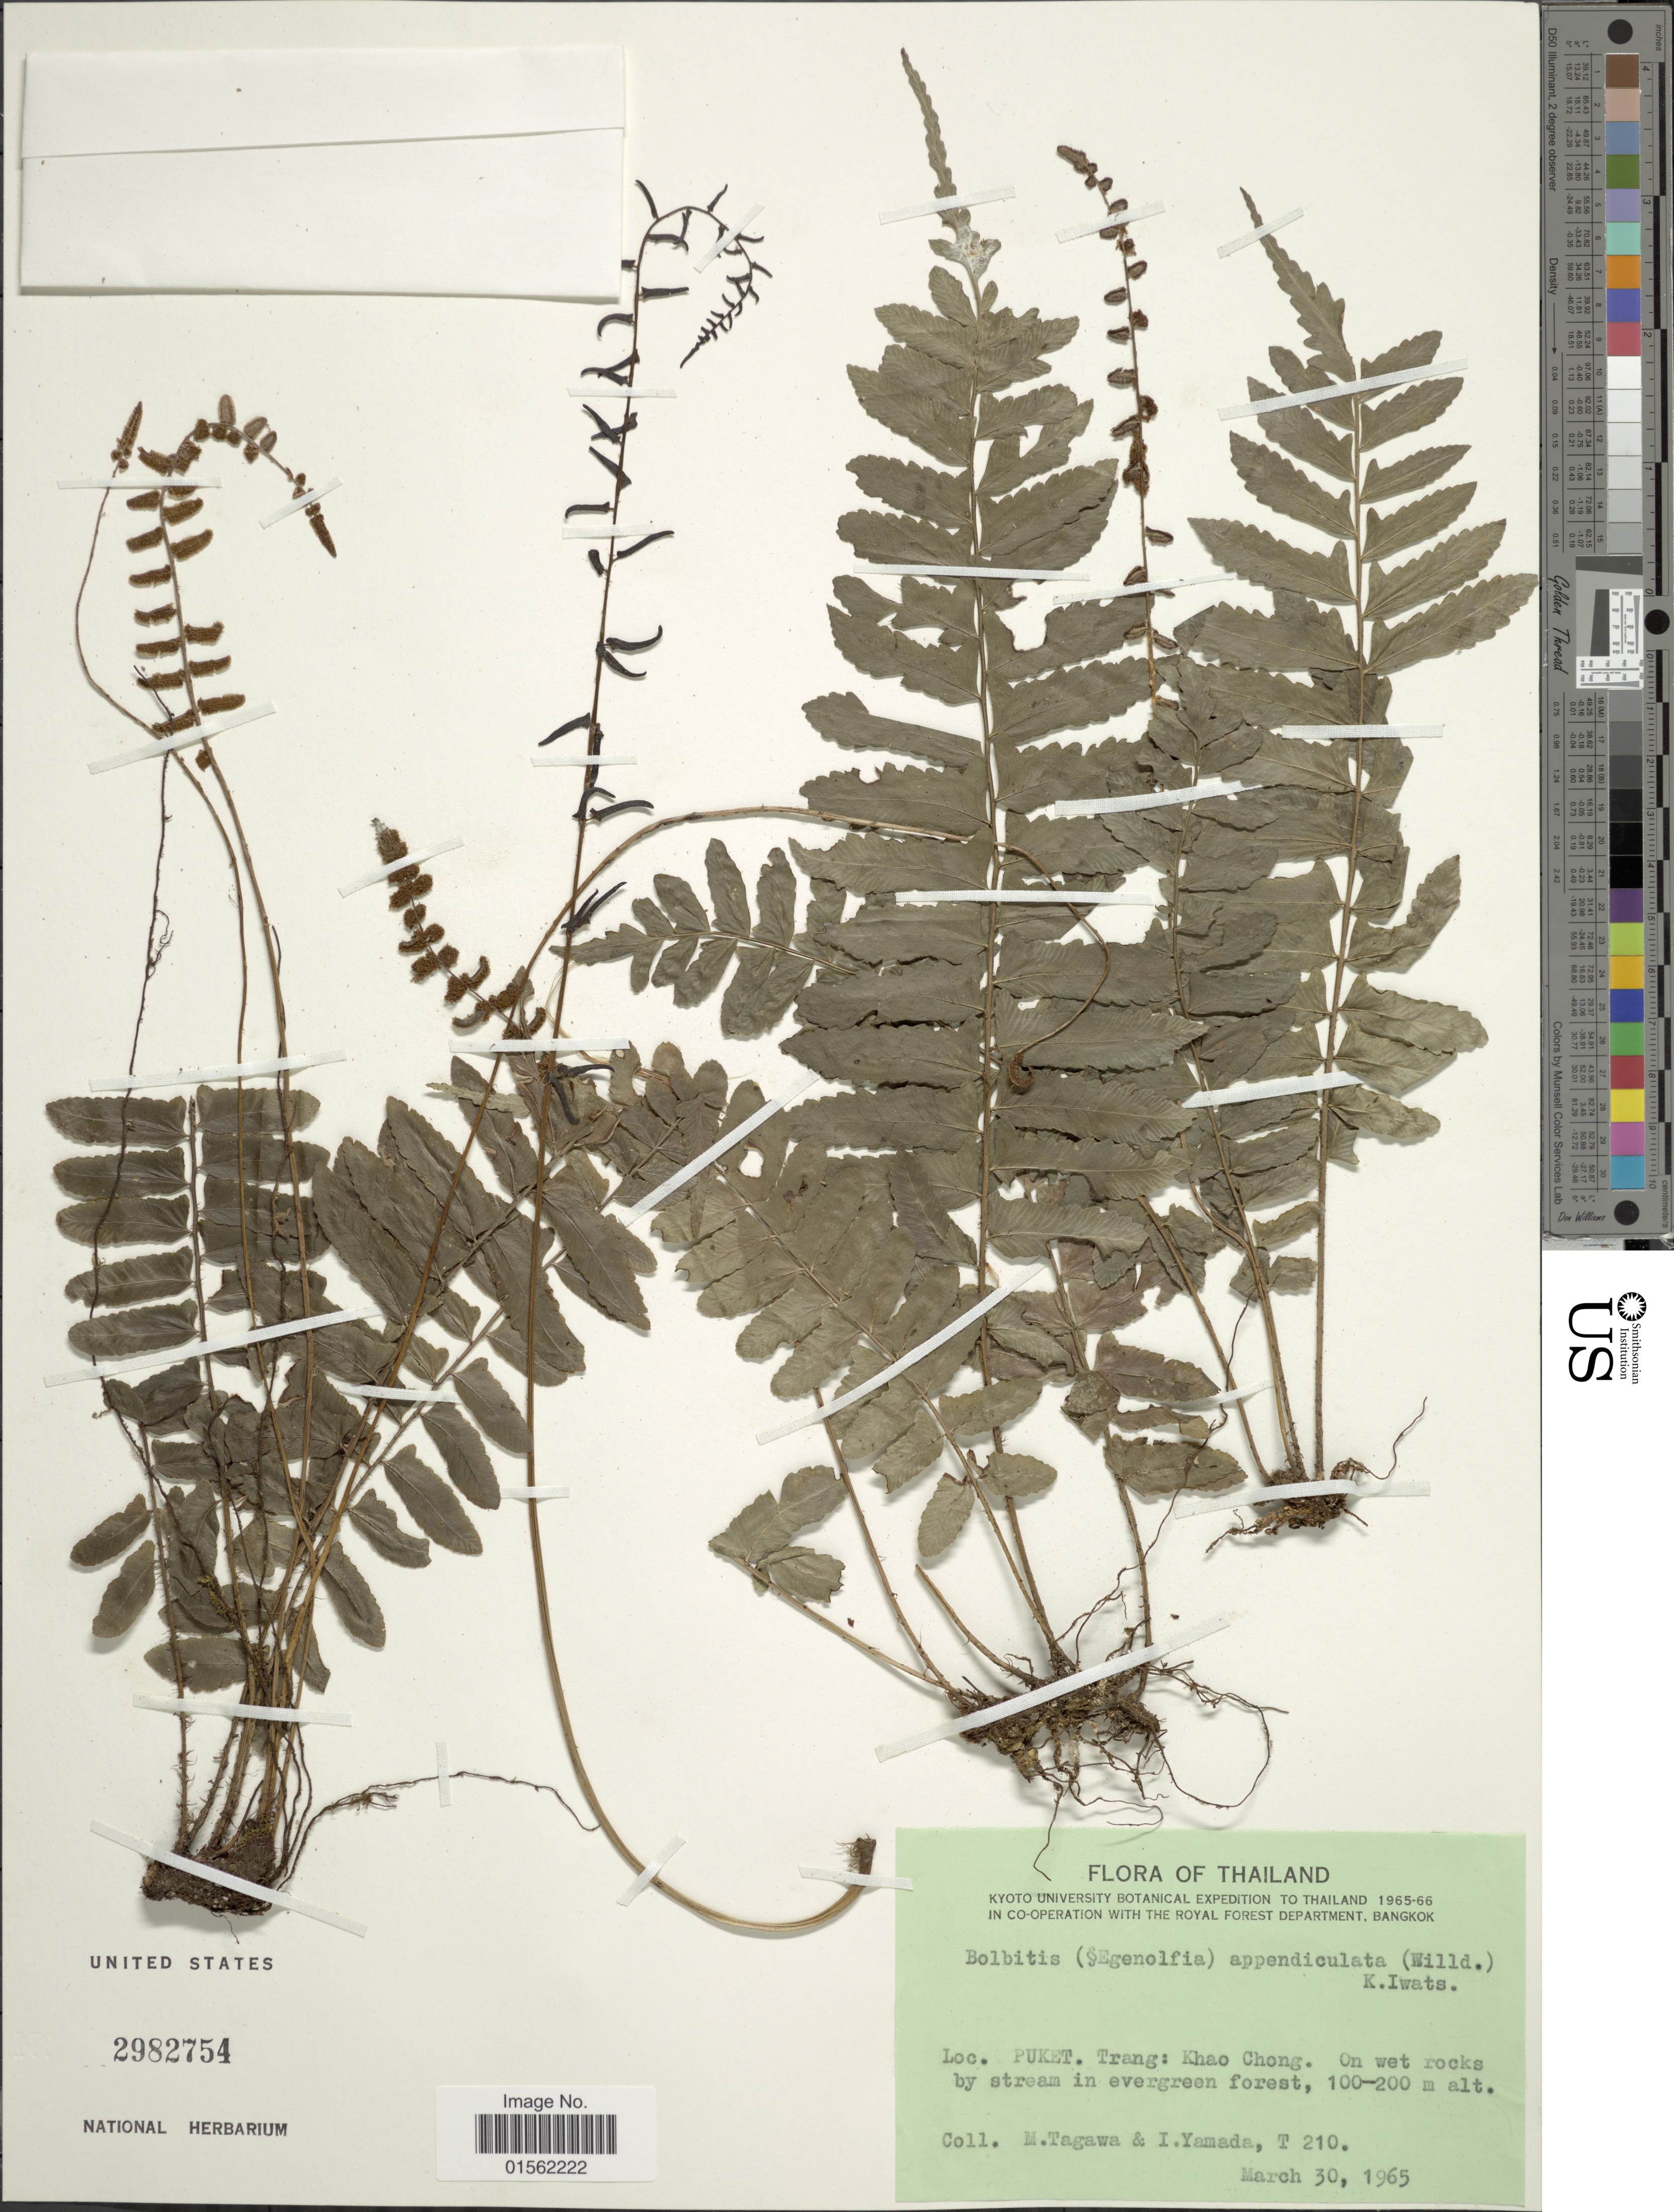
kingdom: Plantae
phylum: Tracheophyta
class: Polypodiopsida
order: Polypodiales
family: Dryopteridaceae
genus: Bolbitis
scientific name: Bolbitis appendiculata var. appendiculata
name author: (Willd.) K. Iwats.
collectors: M. Tagawa & I. Yamada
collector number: T210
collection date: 1965-03-30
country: Thailand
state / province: Trang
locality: Puket, Khao Chong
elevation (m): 100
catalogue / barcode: US 2982754